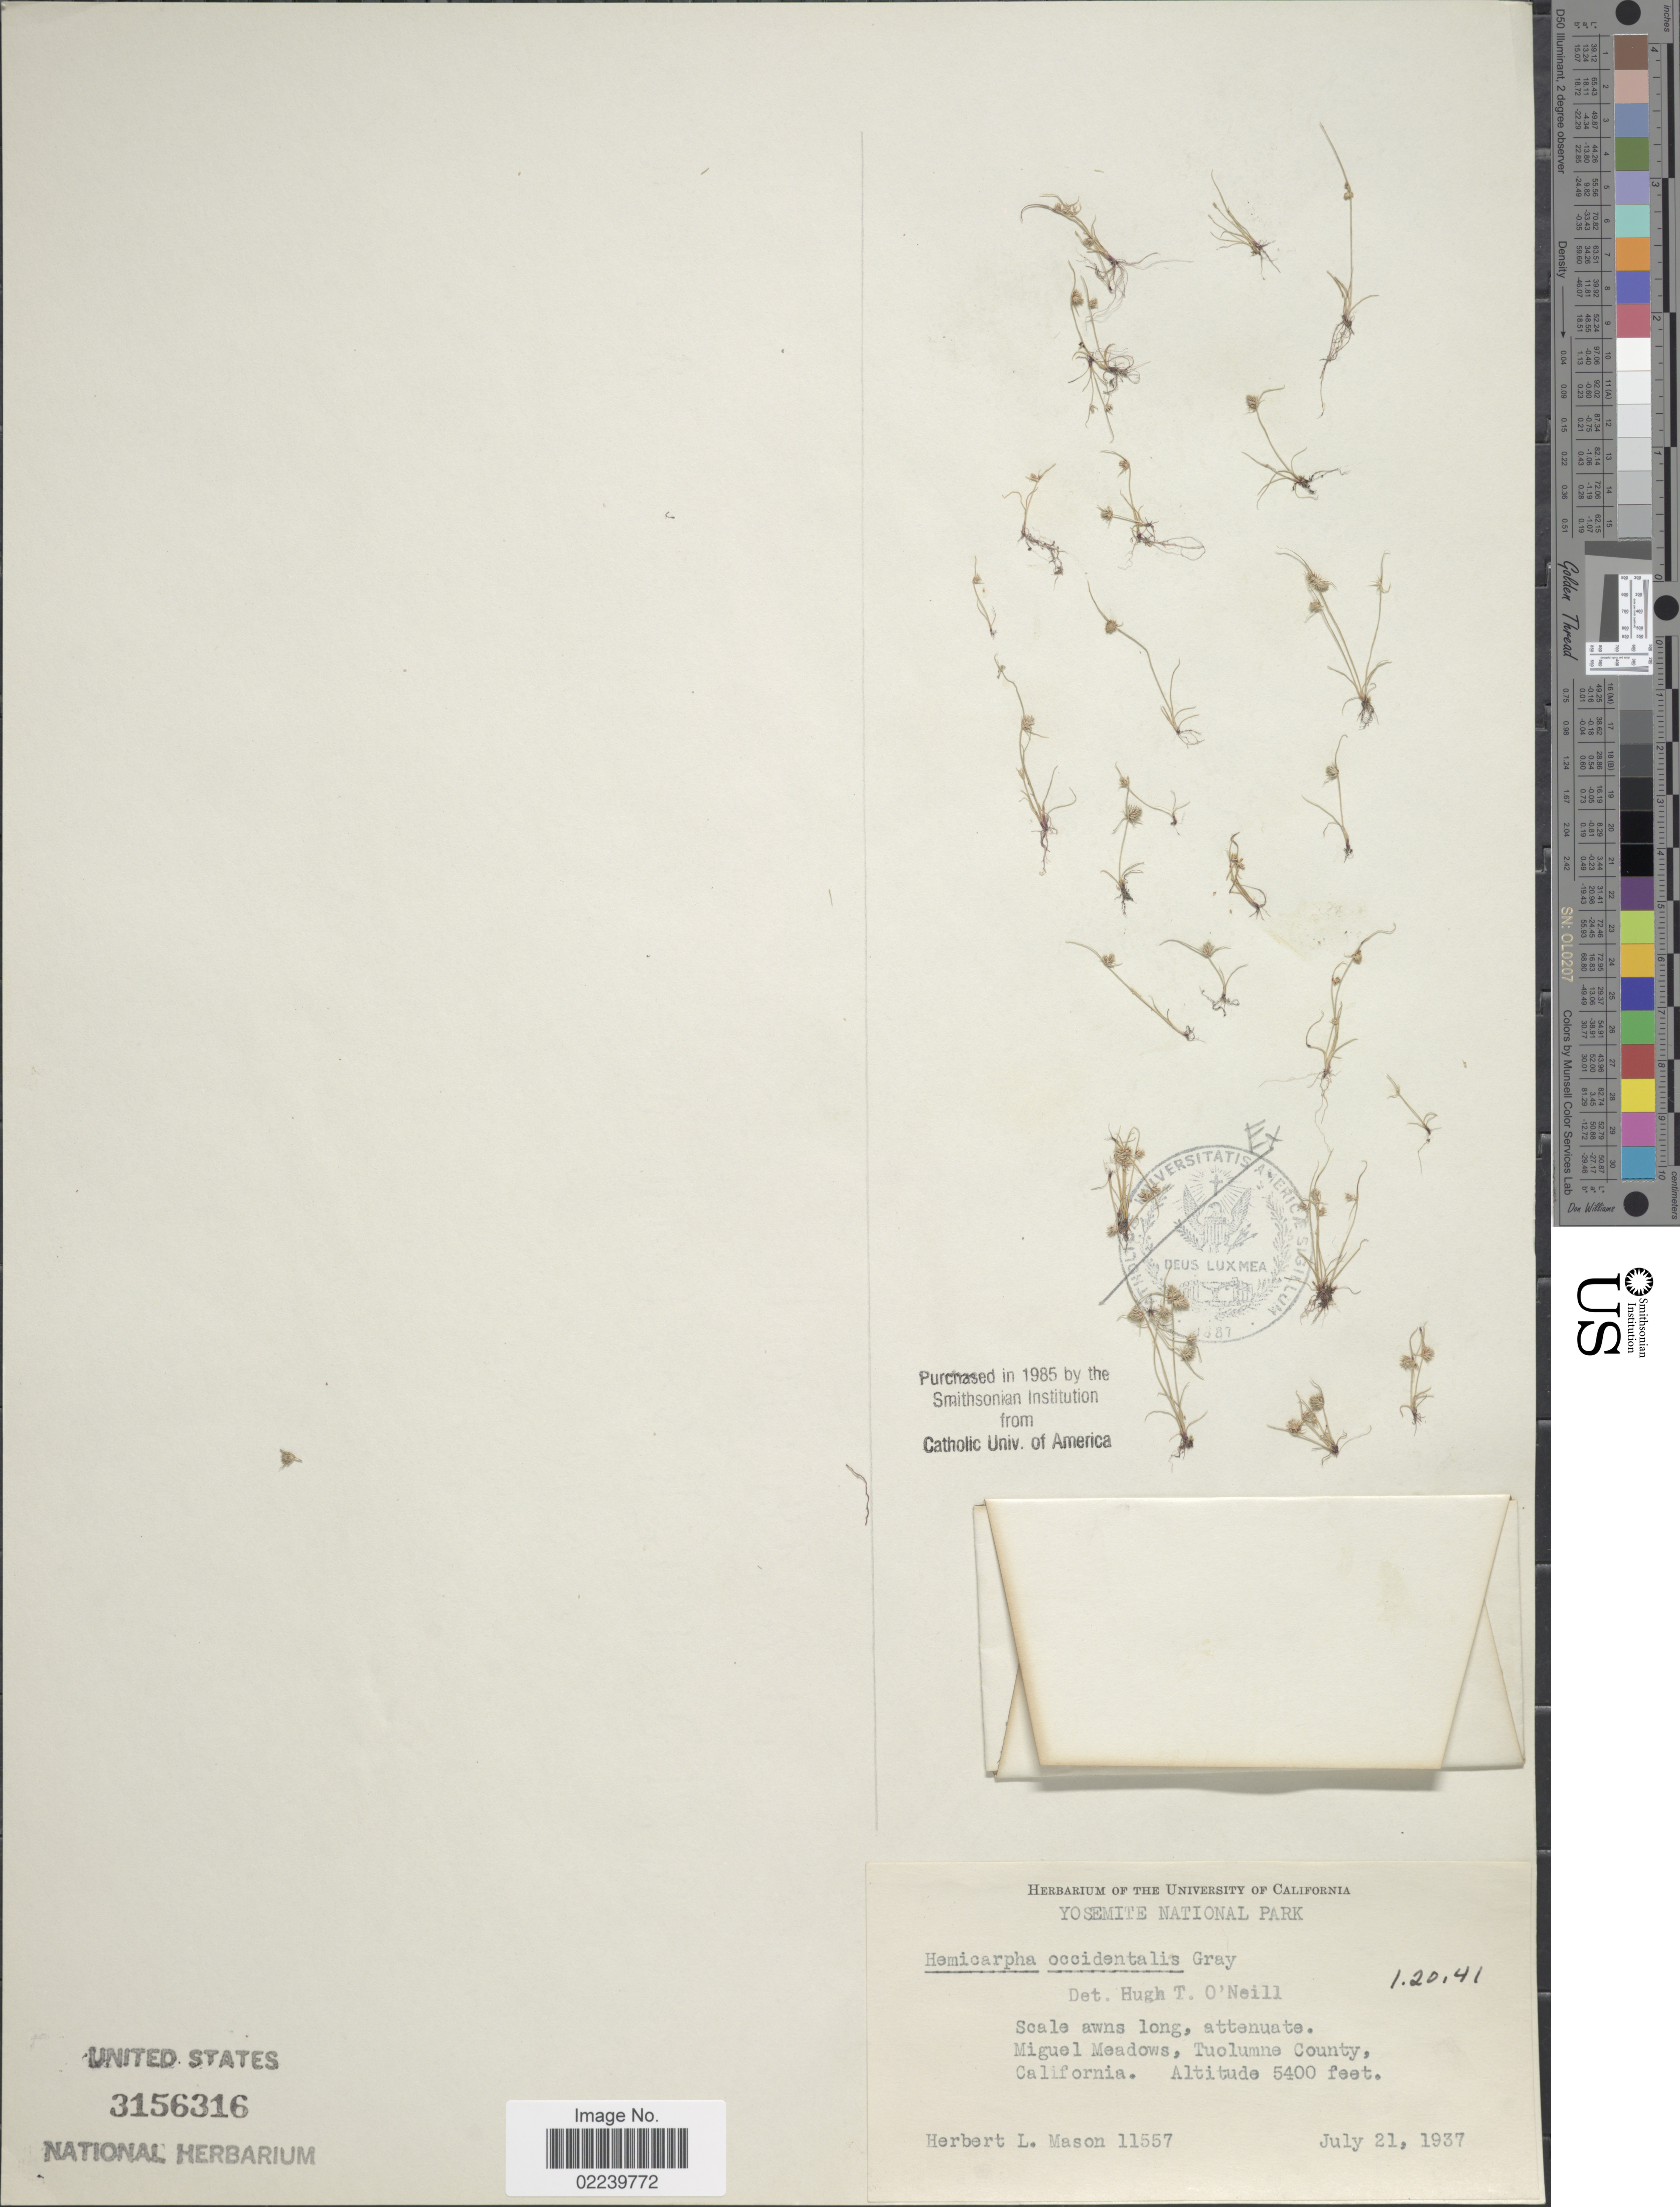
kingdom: Plantae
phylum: Tracheophyta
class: Liliopsida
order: Poales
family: Cyperaceae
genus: Cyperus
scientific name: Cyperus hemioccidentalis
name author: Goetgh.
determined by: Strong, M. T., (US), Smithsonian Institution - National Museum of Natural History (UNITED STATES)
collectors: H. L. Mason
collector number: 11557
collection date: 1937-07-21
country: United States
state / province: California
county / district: Tuolumne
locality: Yosemite National Park, Tuolumne County, California. Miguel Meadows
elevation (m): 1646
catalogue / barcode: US 3156316